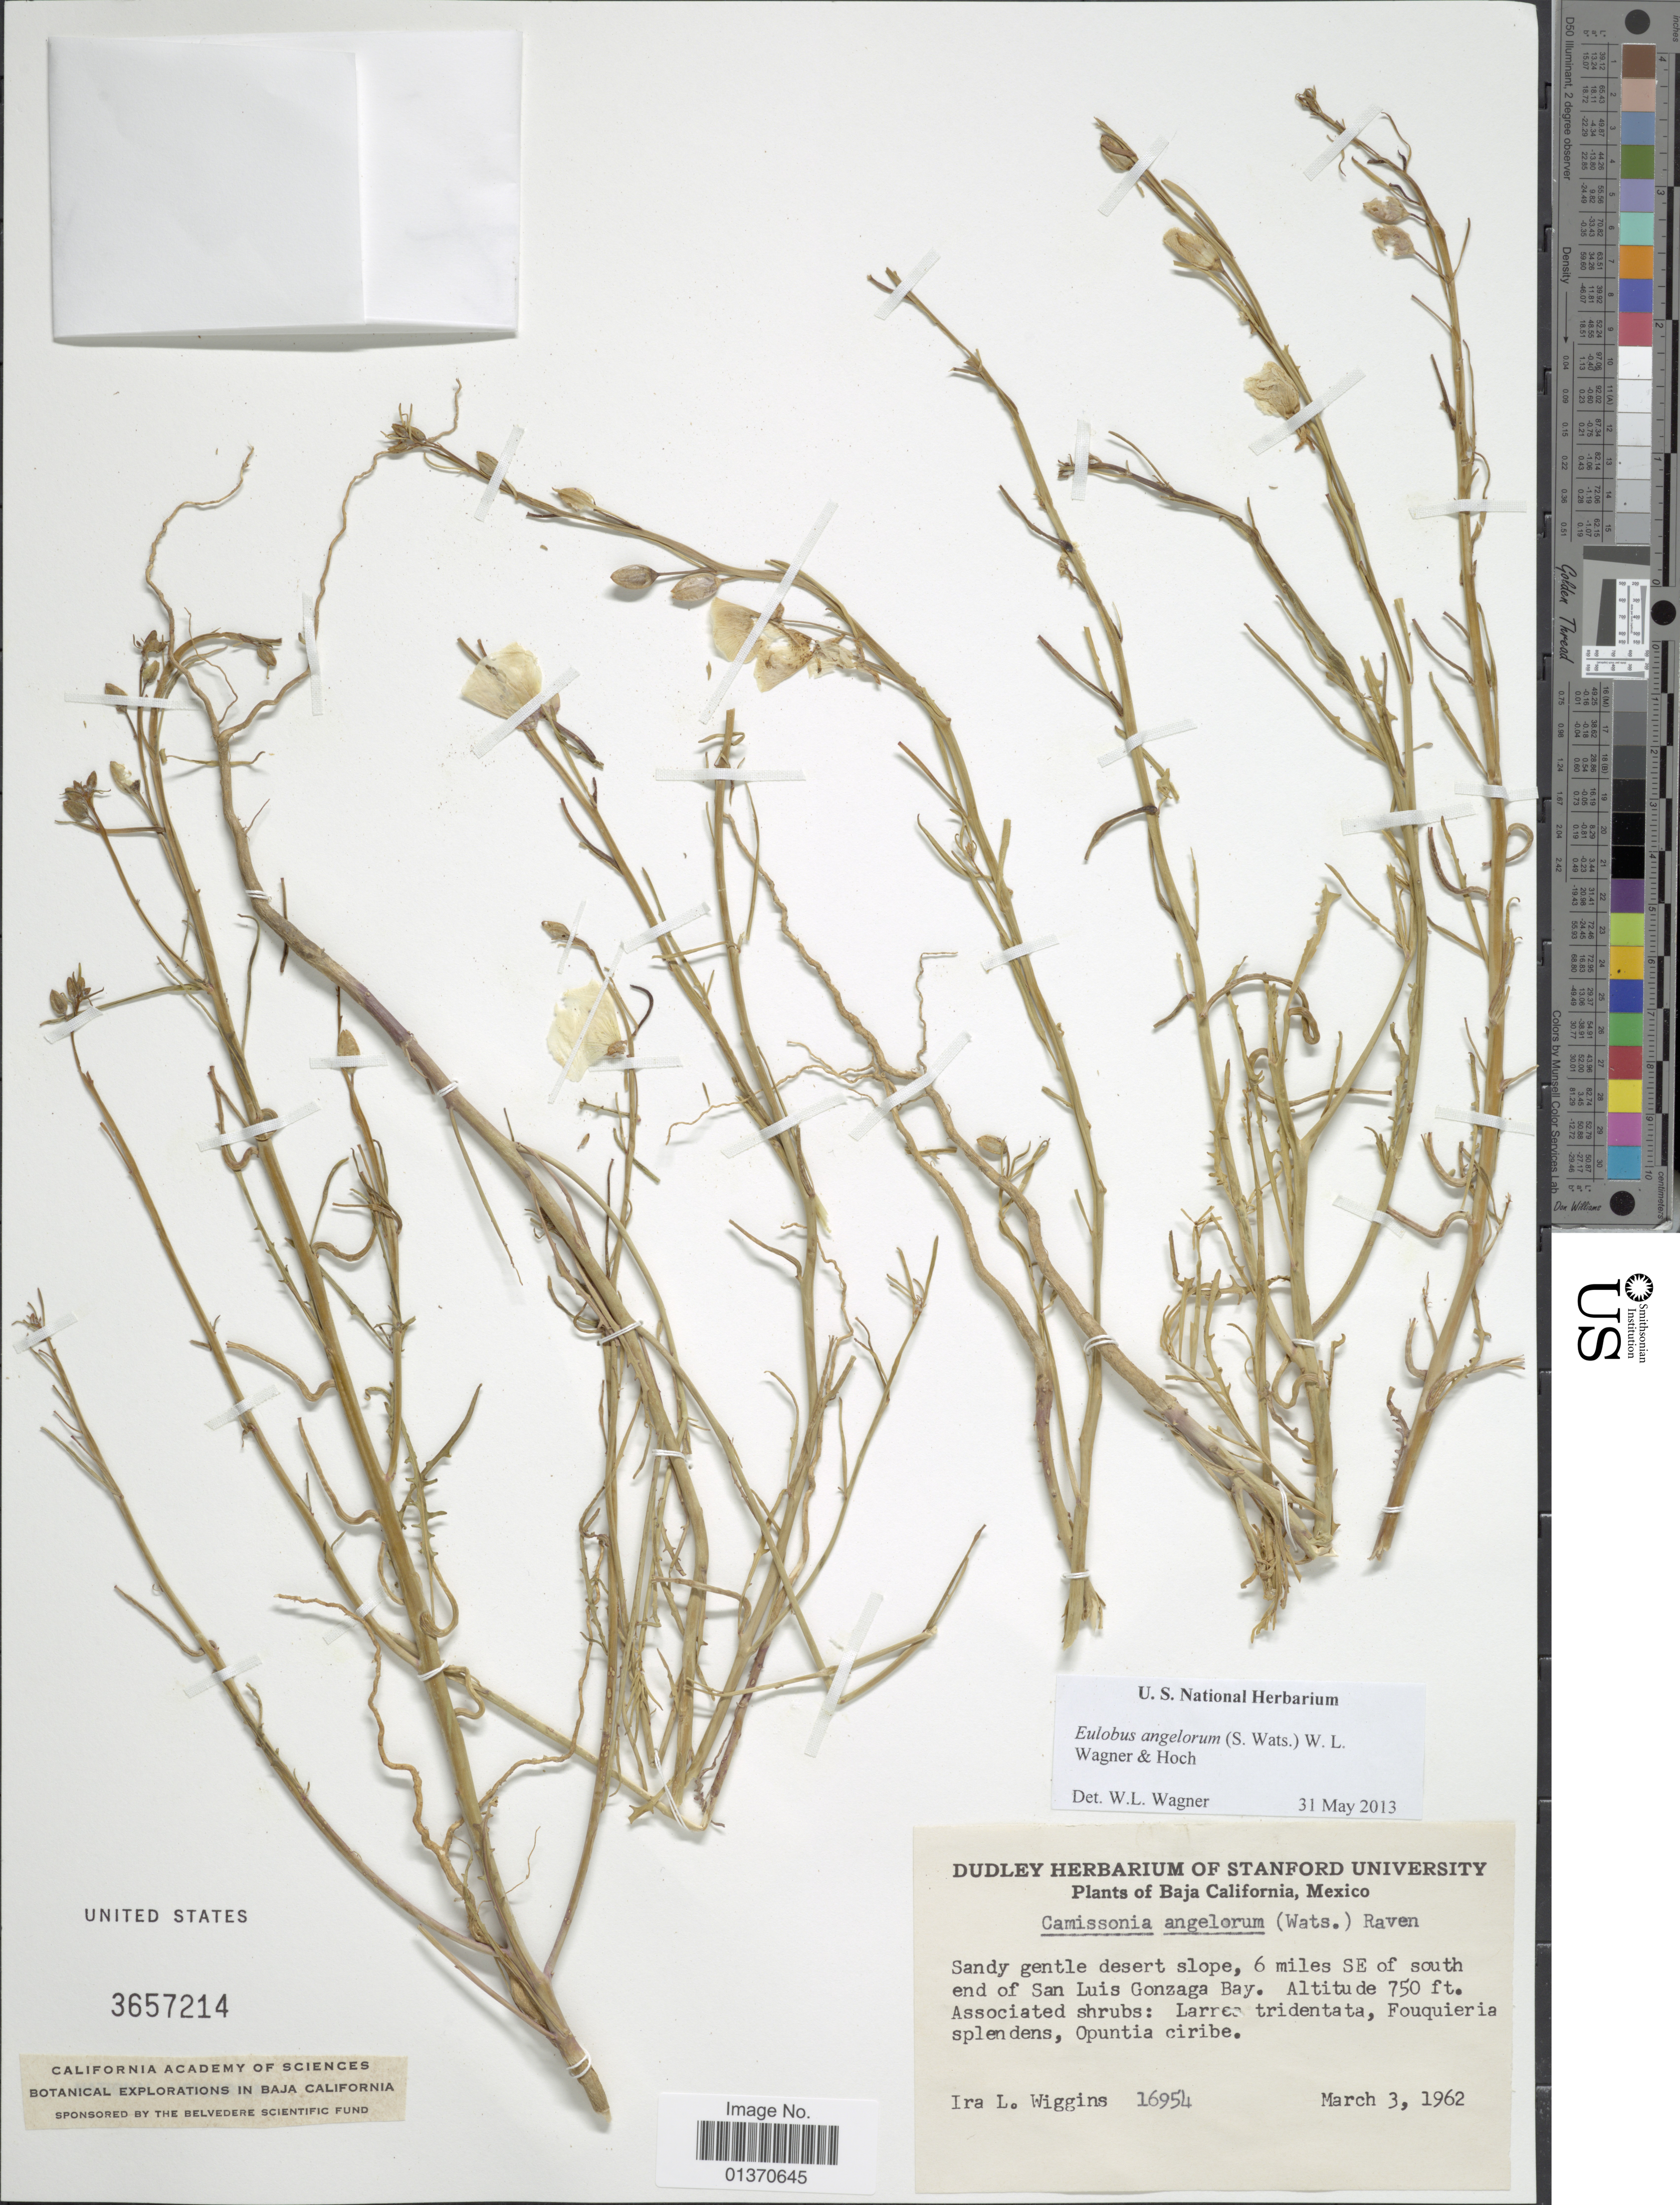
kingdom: Plantae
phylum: Tracheophyta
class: Magnoliopsida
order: Myrtales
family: Onagraceae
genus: Eulobus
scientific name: Eulobus angelorum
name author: (S. Watson) W.L. Wagner & Hoch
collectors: I. L. Wiggins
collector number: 16954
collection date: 1962-03-03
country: Mexico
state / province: Baja California Sur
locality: Sandy gentle desert slope, 6 miles SE of south end of San Luis Gonzaga Bay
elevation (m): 229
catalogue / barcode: US 3657214